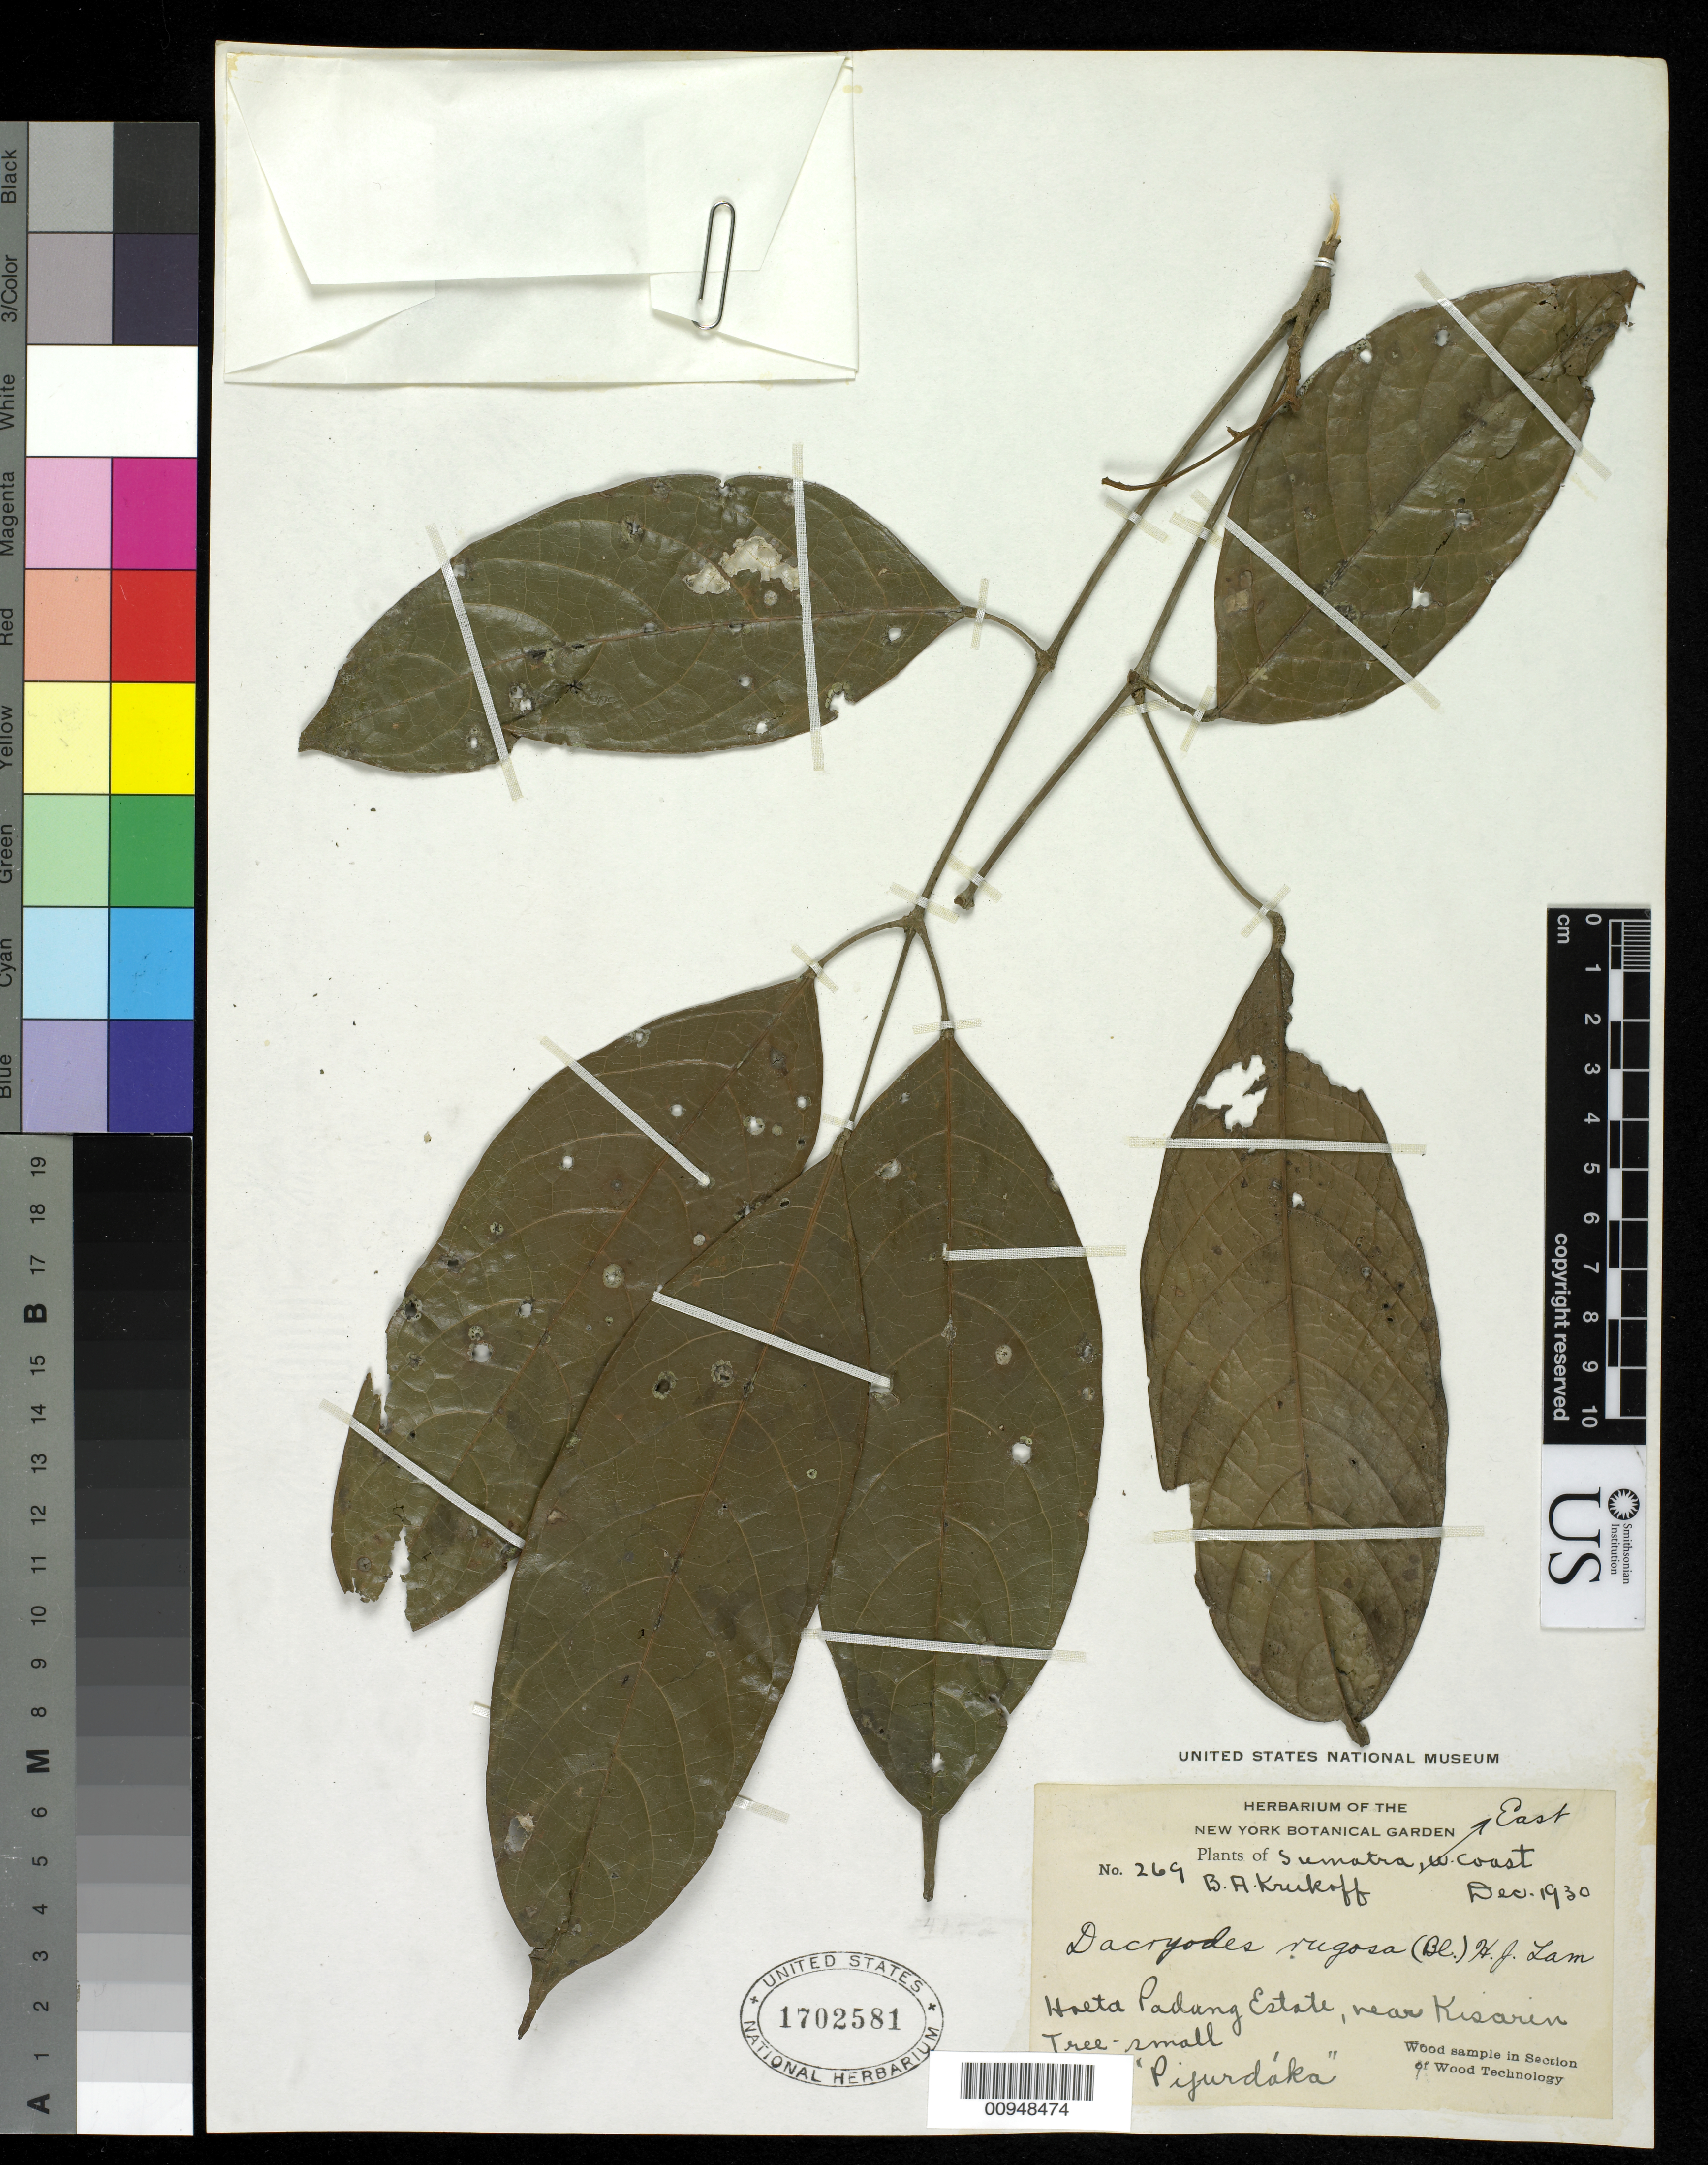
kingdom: Plantae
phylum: Tracheophyta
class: Magnoliopsida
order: Sapindales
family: Burseraceae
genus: Dacryodes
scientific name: Dacryodes rugosa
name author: (Blume) H.J. Lam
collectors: B. A. Krukoff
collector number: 269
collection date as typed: Dec 1930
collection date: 1930-12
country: Indonesia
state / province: Sumatra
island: Sumatra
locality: Hoeta Padang Estate, near Kisarin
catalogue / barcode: US 1702581